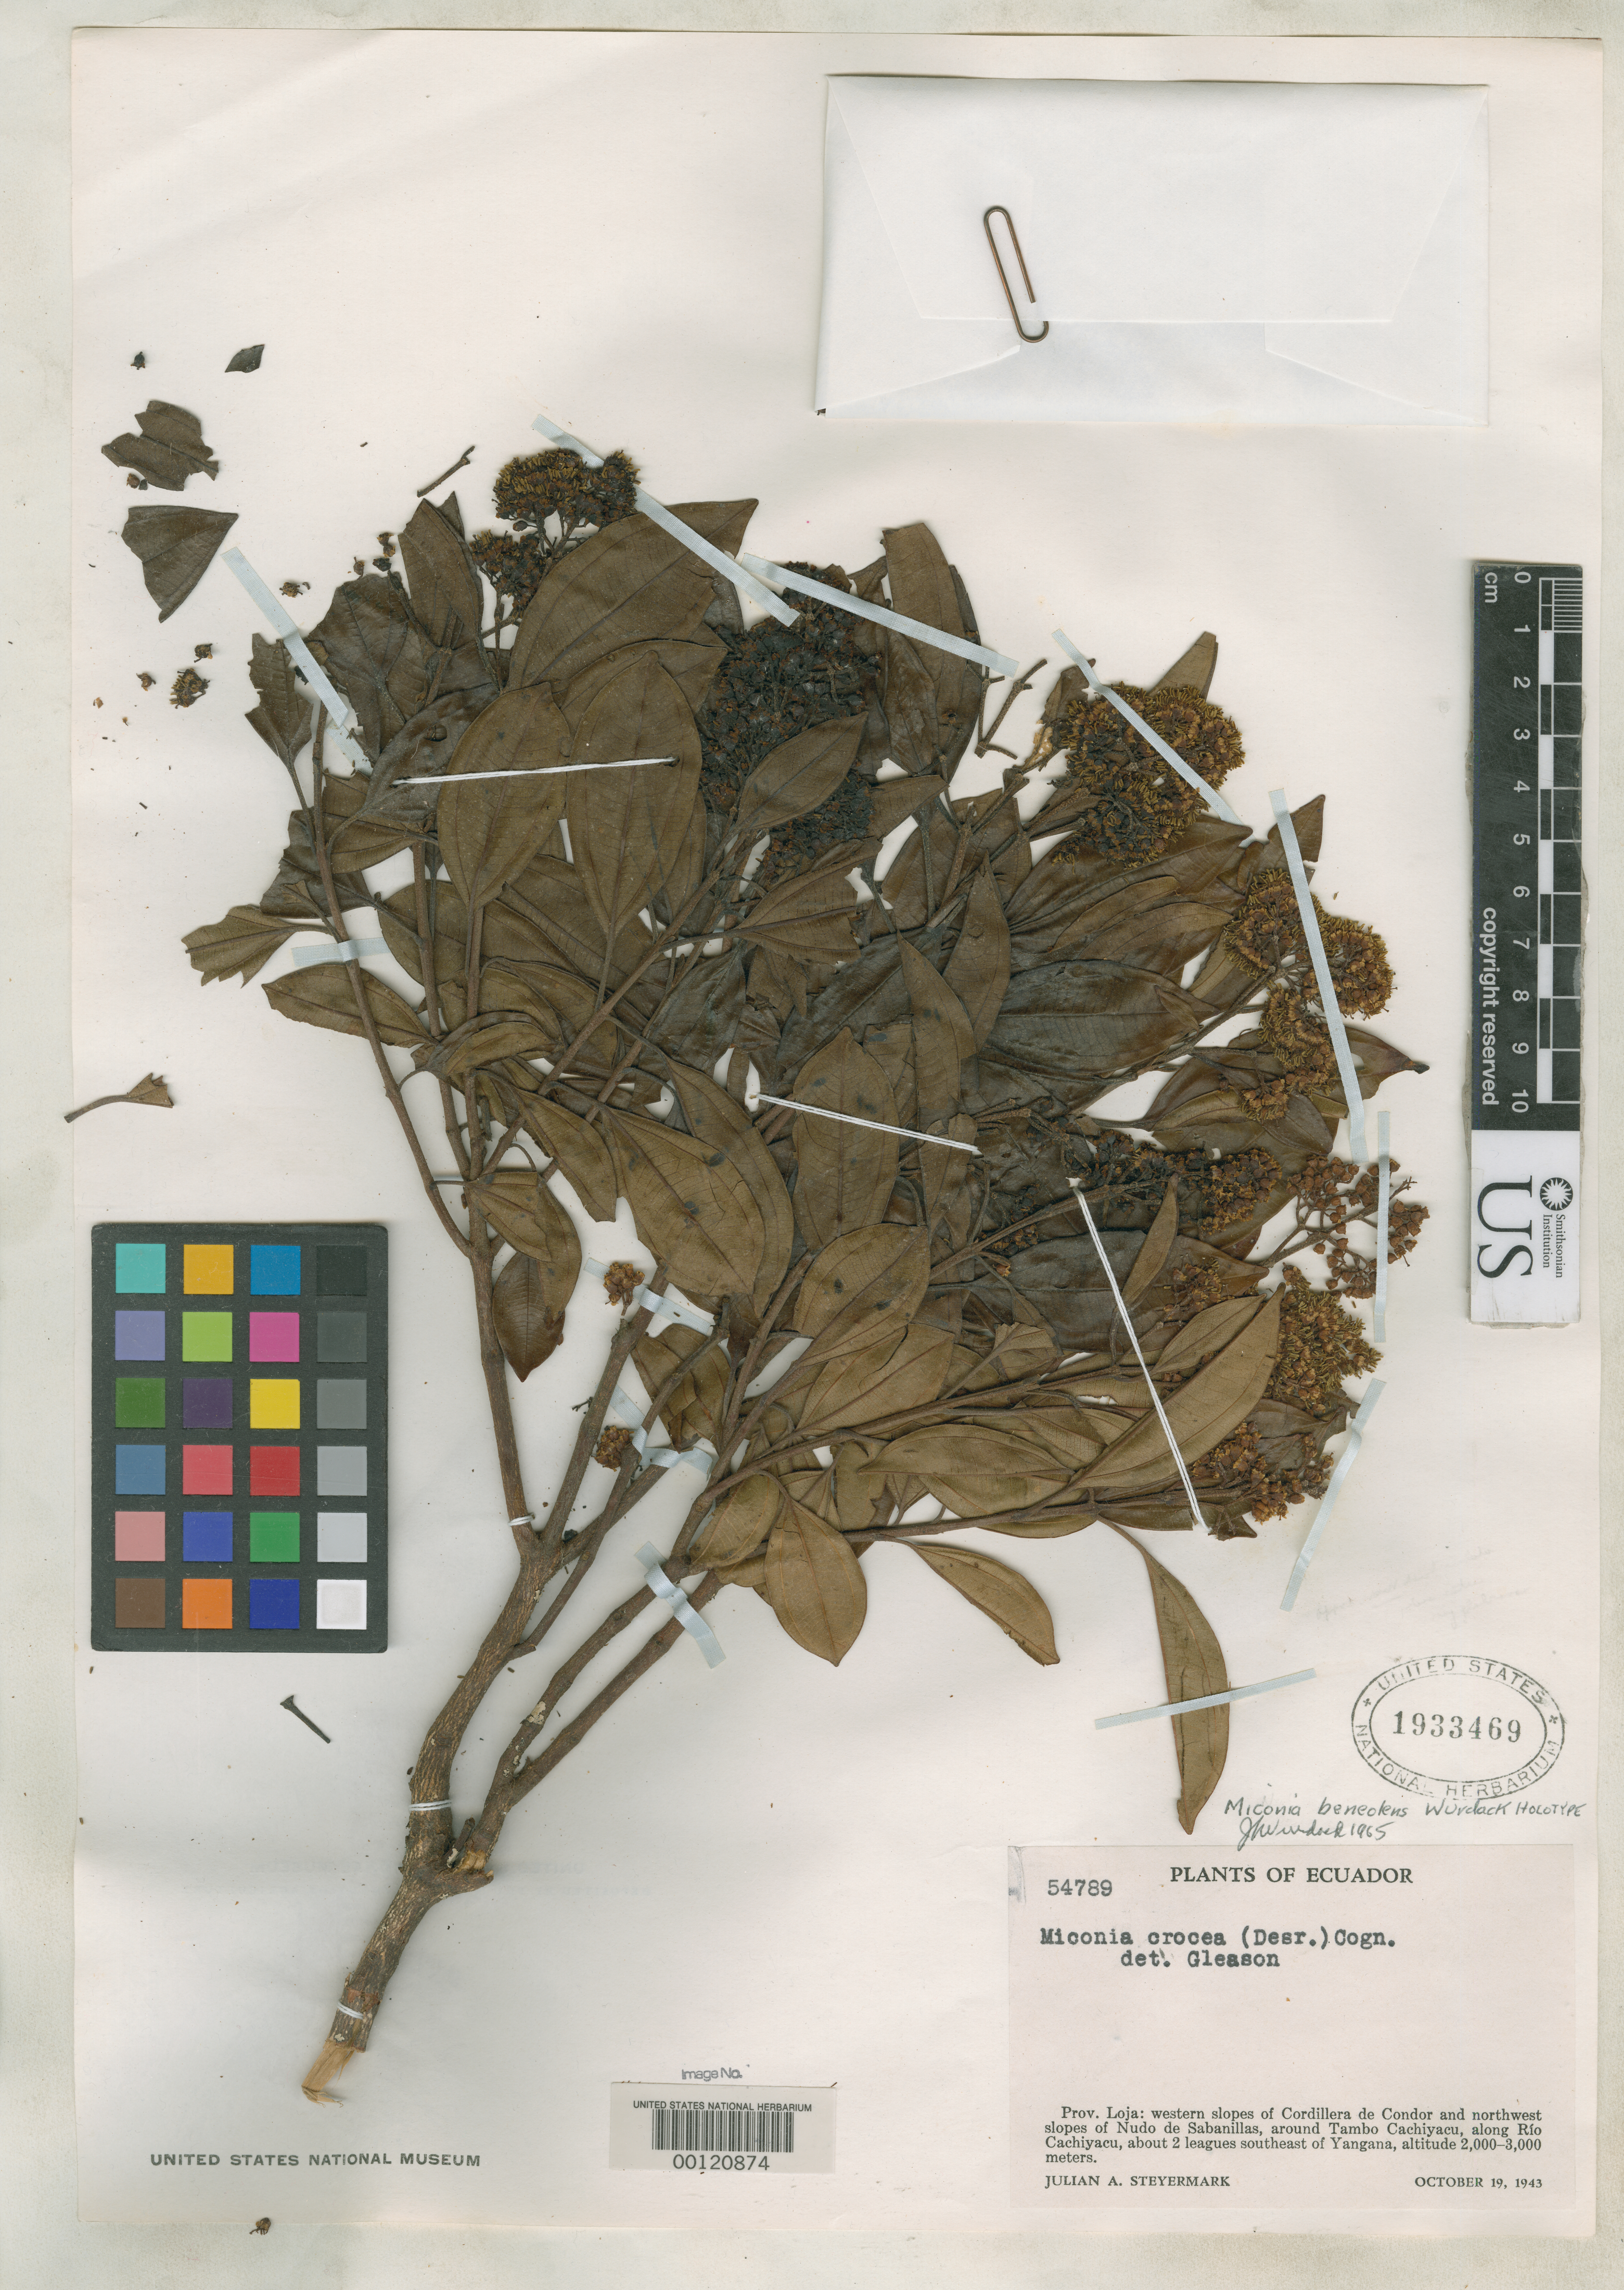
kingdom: Plantae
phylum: Tracheophyta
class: Magnoliopsida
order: Myrtales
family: Melastomataceae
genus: Miconia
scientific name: Miconia beneolens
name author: Wurdack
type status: Holotype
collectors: J. Steyermark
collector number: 54789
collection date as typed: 19 Oct 1943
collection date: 1943-10-19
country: Ecuador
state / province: Loja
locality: Tambo Cachiyacu.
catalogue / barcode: US 1933469